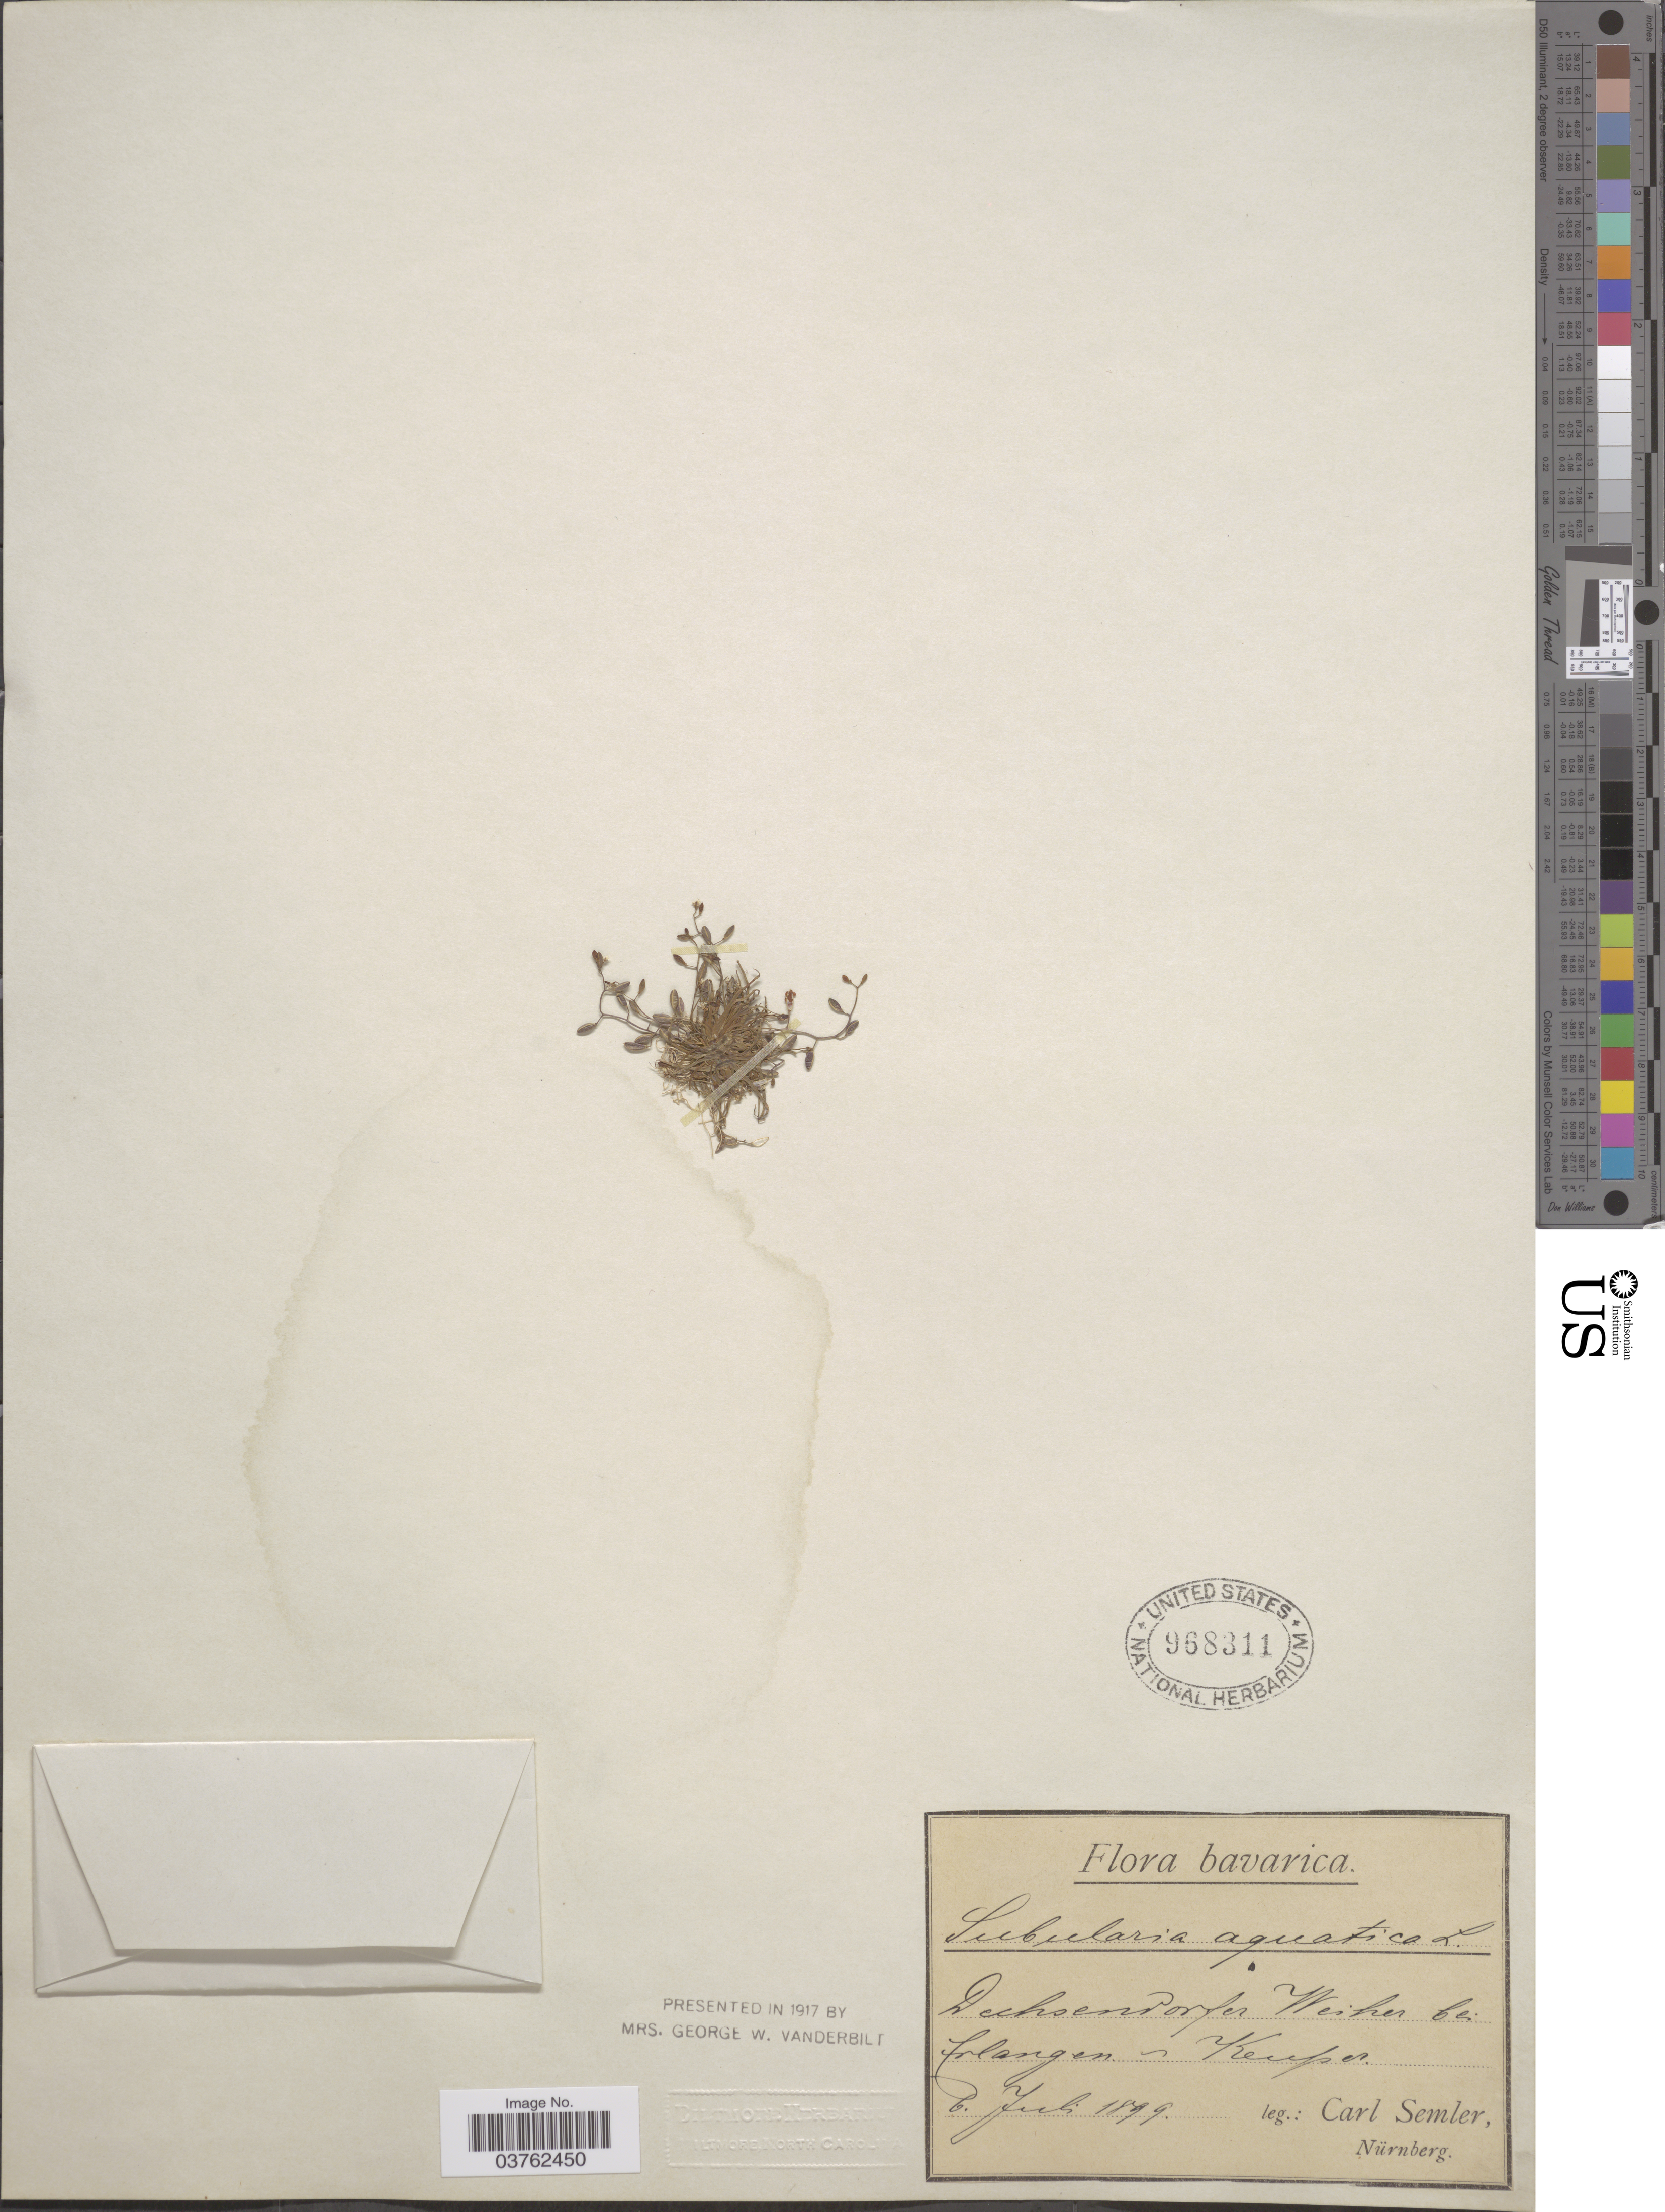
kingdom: Plantae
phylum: Tracheophyta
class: Magnoliopsida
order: Brassicales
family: Brassicaceae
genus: Subularia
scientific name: Subularia aquatica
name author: L.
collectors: K. Semler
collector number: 180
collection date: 1899-07-06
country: Germany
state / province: Bayern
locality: Bavarica. Dechsendorfer Weiher bei Erlangen in [interpreted] Keuper.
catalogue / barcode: US 968311